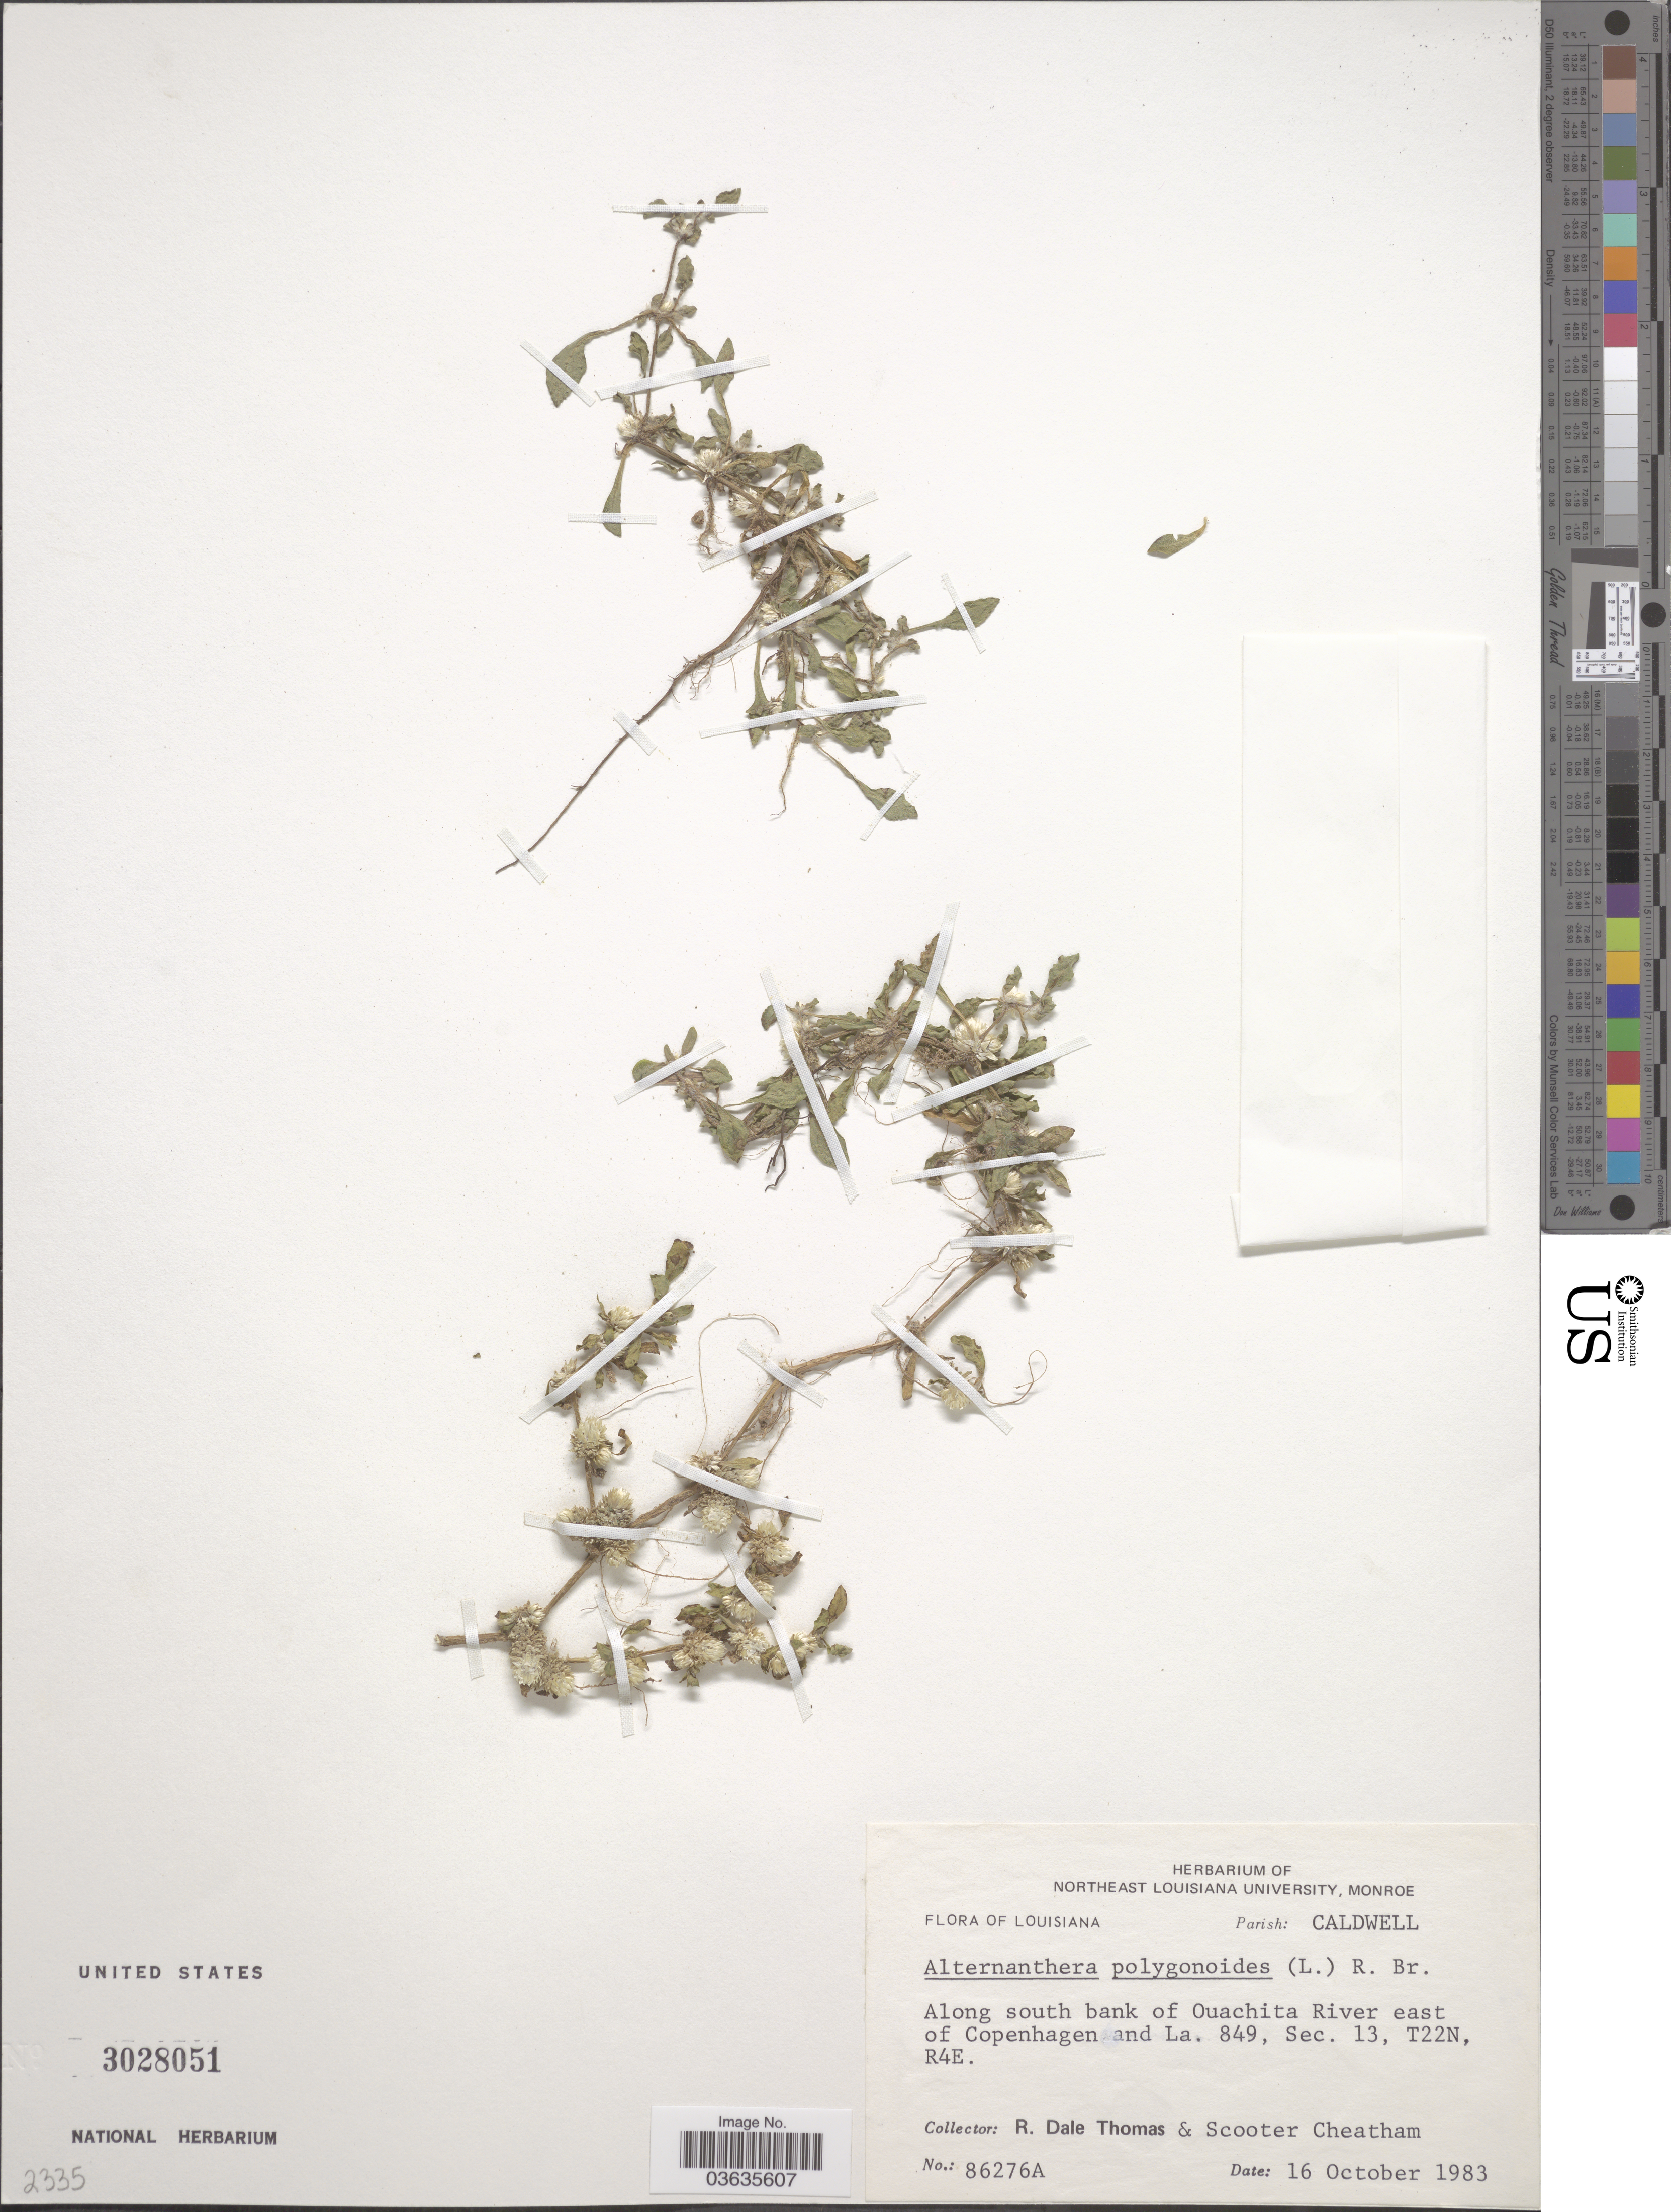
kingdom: Plantae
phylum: Tracheophyta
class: Magnoliopsida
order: Caryophyllales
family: Amaranthaceae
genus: Alternanthera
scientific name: Alternanthera polygonoides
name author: (L.) R. Br. ex Sweet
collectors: R. Thomas & S. Cheatham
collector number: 86276A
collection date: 1983-10-16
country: United States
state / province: Louisiana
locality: Parish: Caldwell. Along south bank of Ouachita River east of Copenhagen and La. 849, Sec. 13, T22N, R4E.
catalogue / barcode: US 3028051